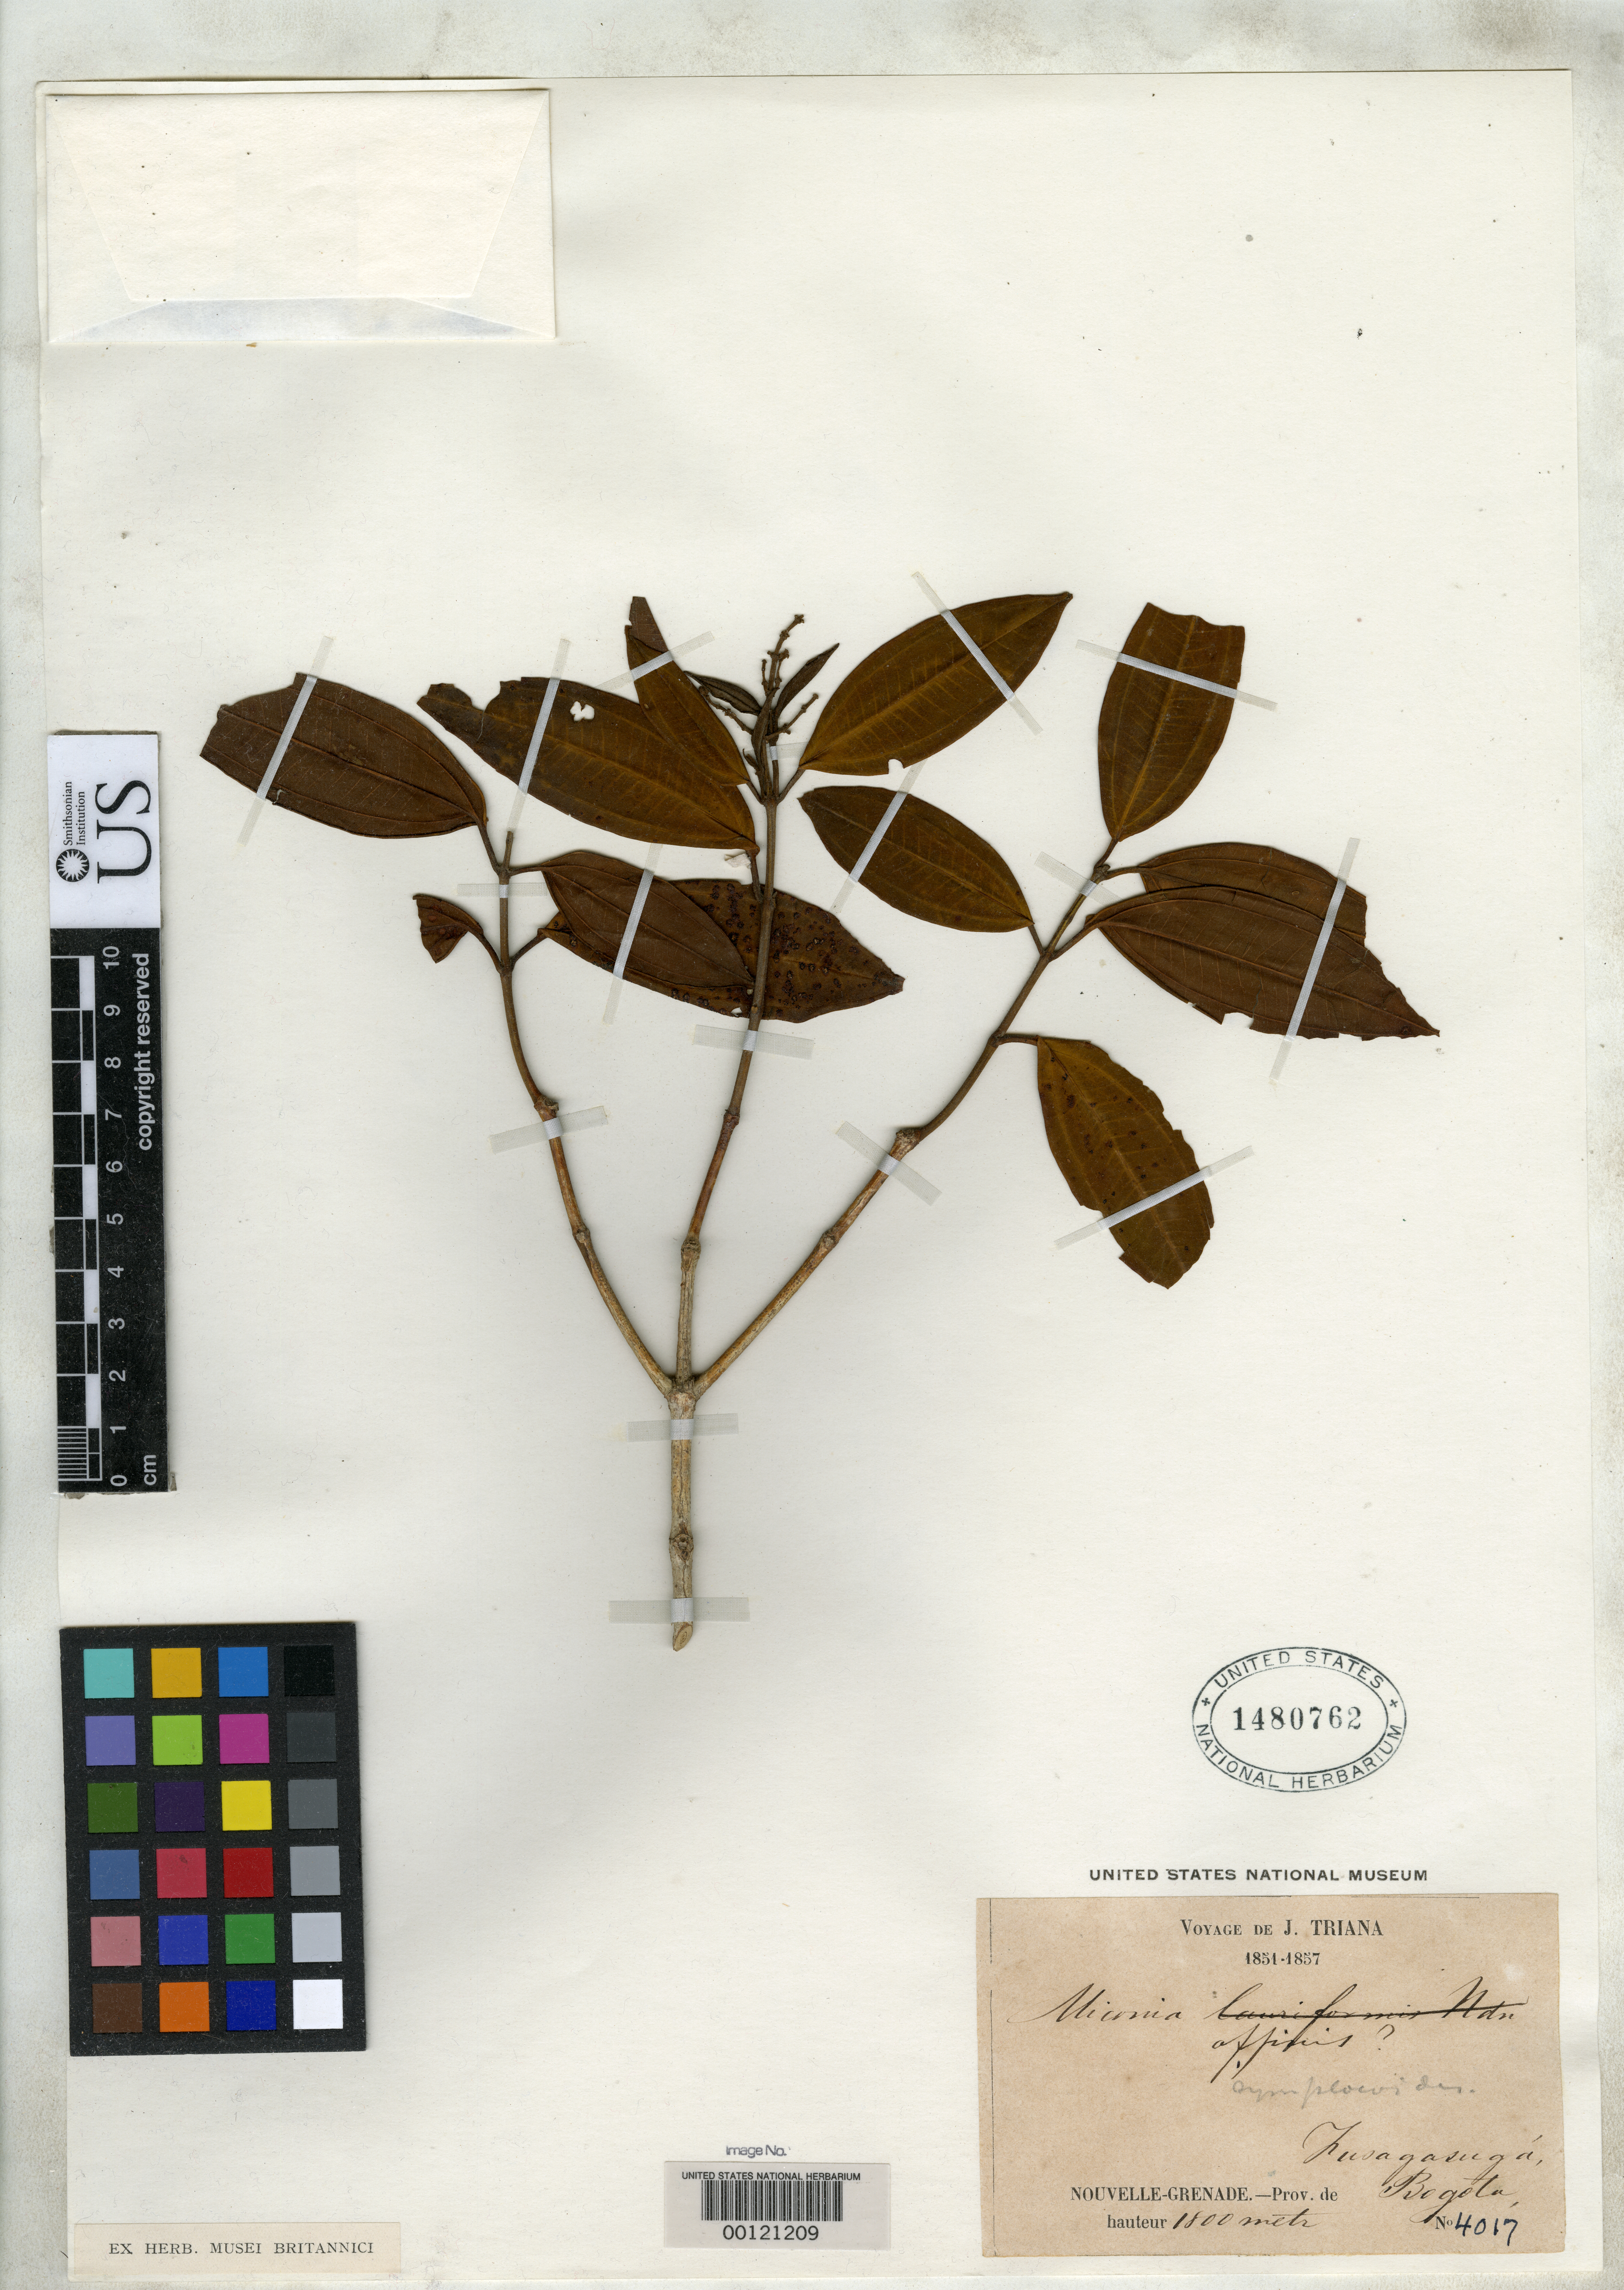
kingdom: Plantae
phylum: Tracheophyta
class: Magnoliopsida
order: Myrtales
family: Melastomataceae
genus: Miconia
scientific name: Miconia symplocoidea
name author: Triana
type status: Isotype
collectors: J. J. Triana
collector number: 4017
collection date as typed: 1851 to -- --- 1857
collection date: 1851/1857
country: Colombia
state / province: Cundinamarca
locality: Bogota.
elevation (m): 1800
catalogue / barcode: US 1480762